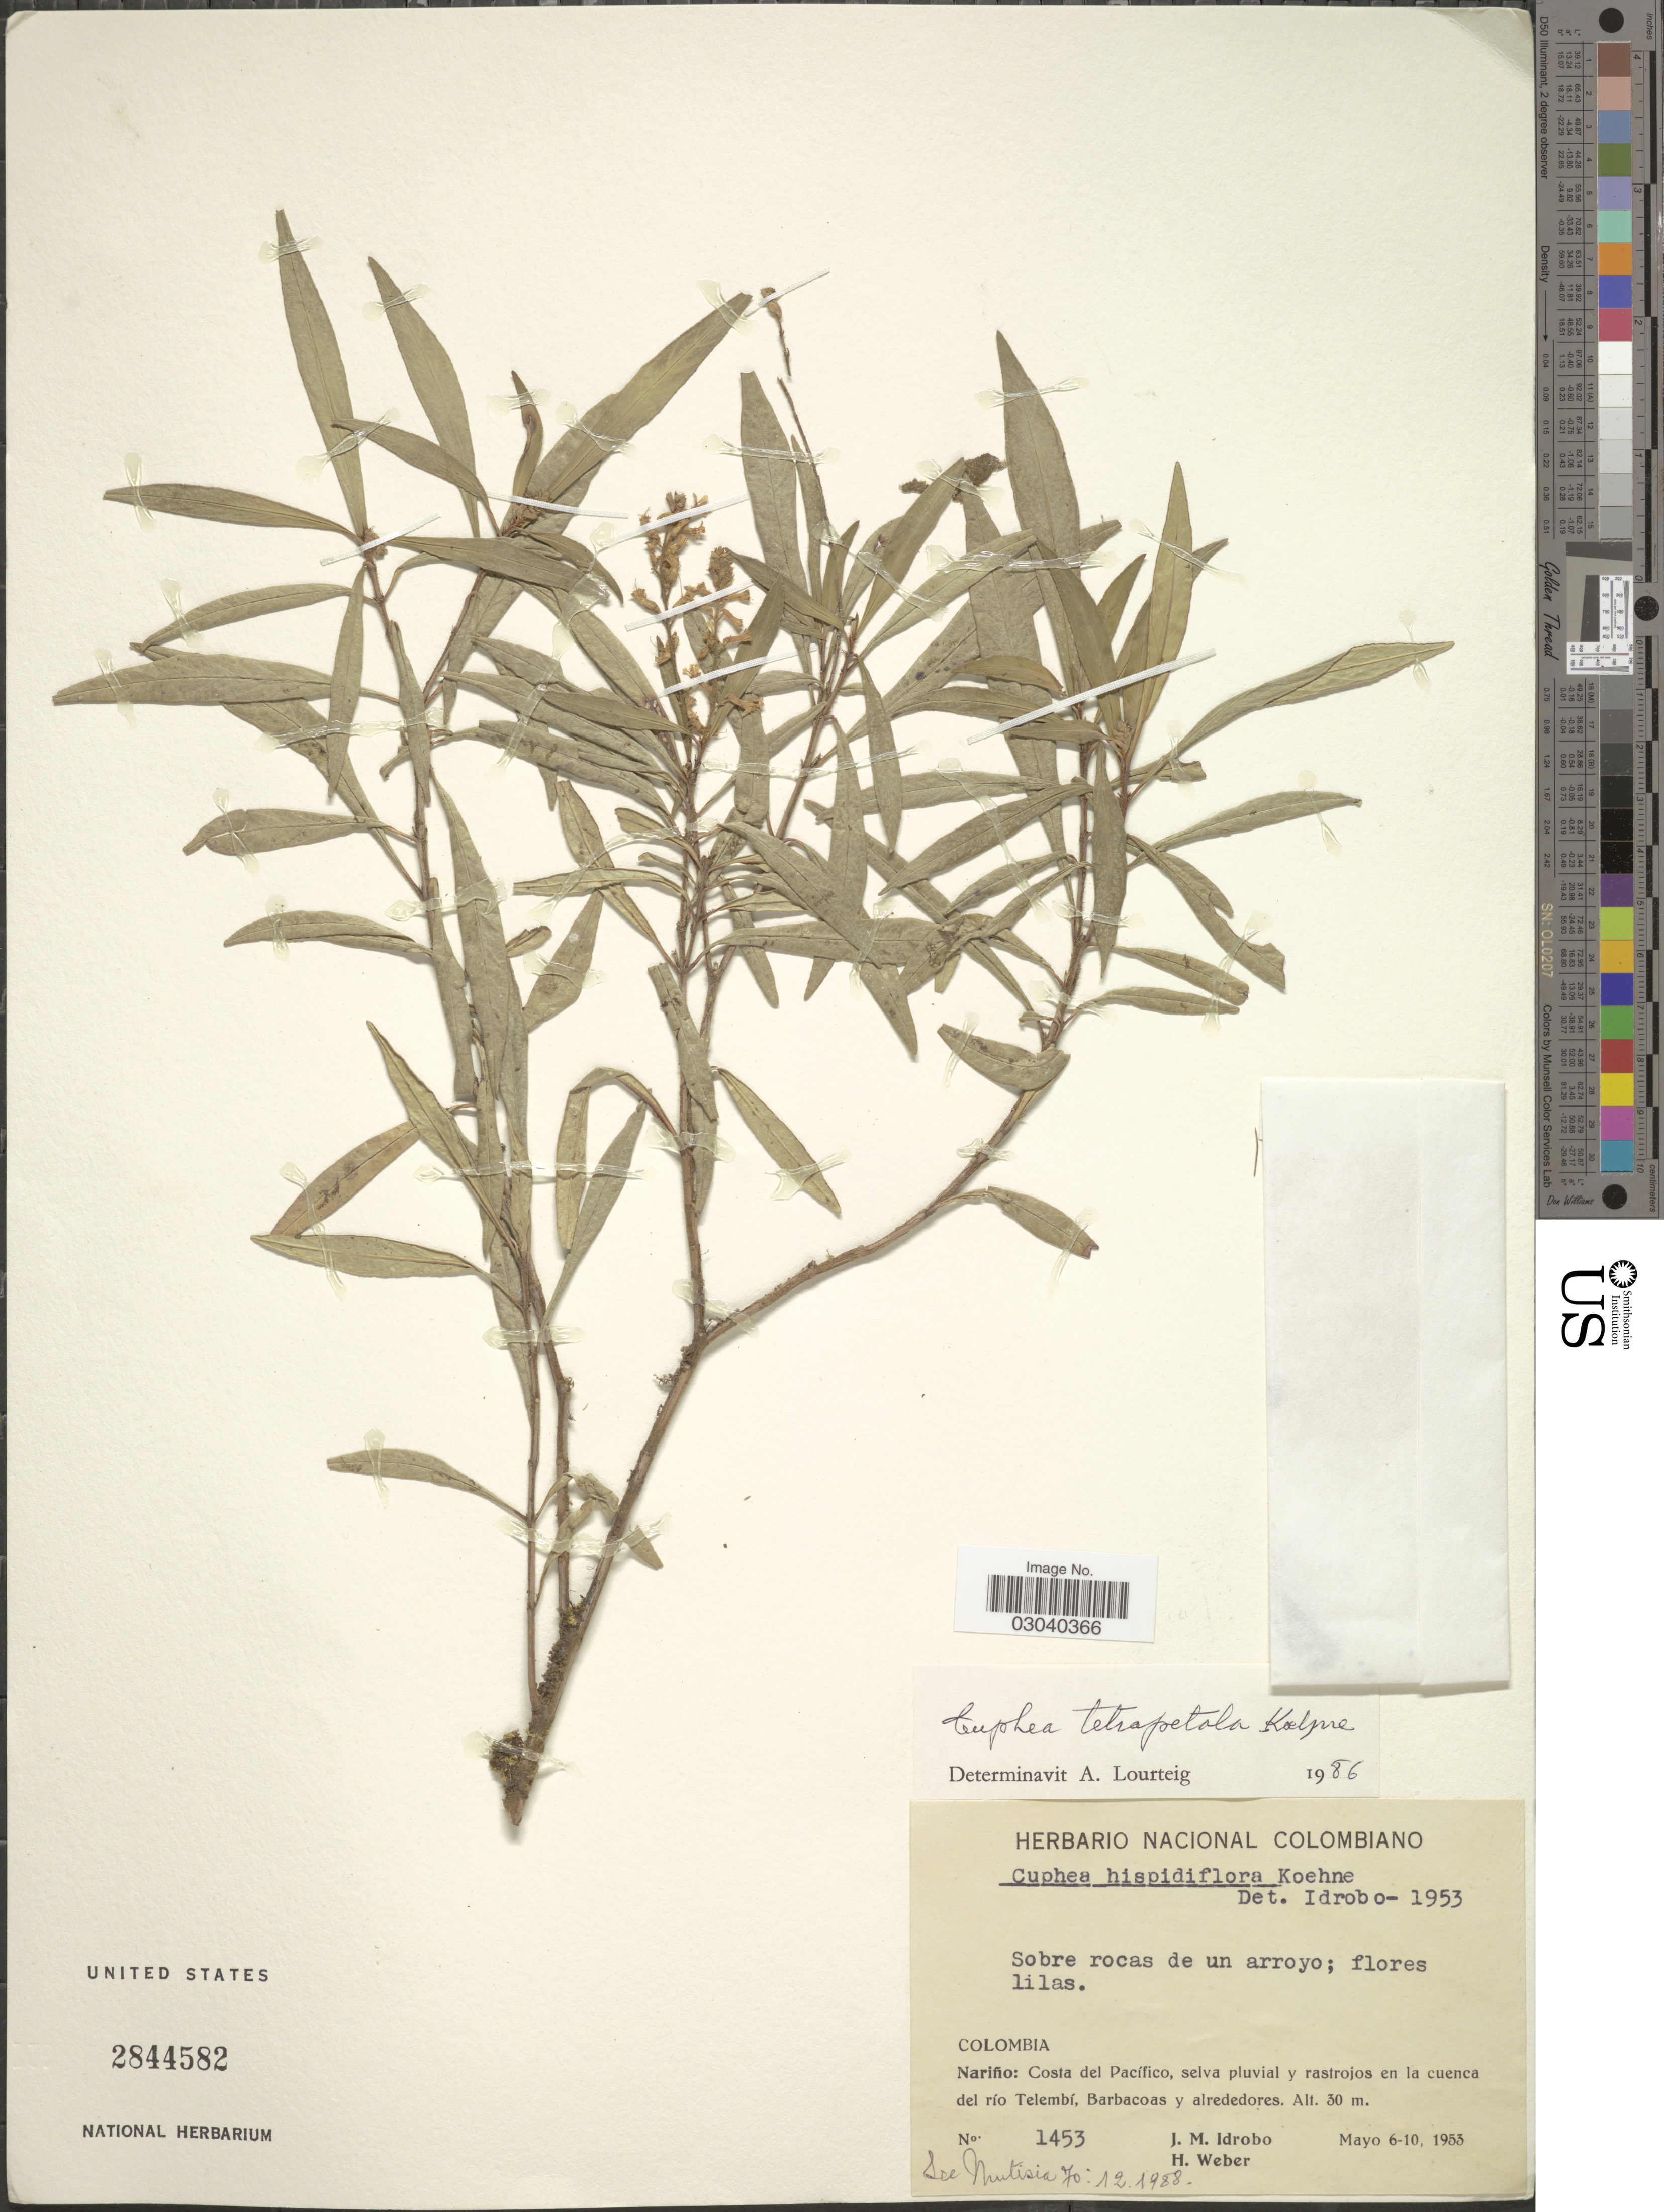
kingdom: Plantae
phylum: Tracheophyta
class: Magnoliopsida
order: Myrtales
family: Lythraceae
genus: Cuphea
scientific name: Cuphea tetrapetala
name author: Koehne in Mart.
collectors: J. M. Idrobo & H. Weber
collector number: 1453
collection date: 1953-05-06/1953-05-10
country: Colombia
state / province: Nariño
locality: Costa del Pacífico, en la cuenca del río Telembí, Barbacoas y alrededores.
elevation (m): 30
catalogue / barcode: US 2844582